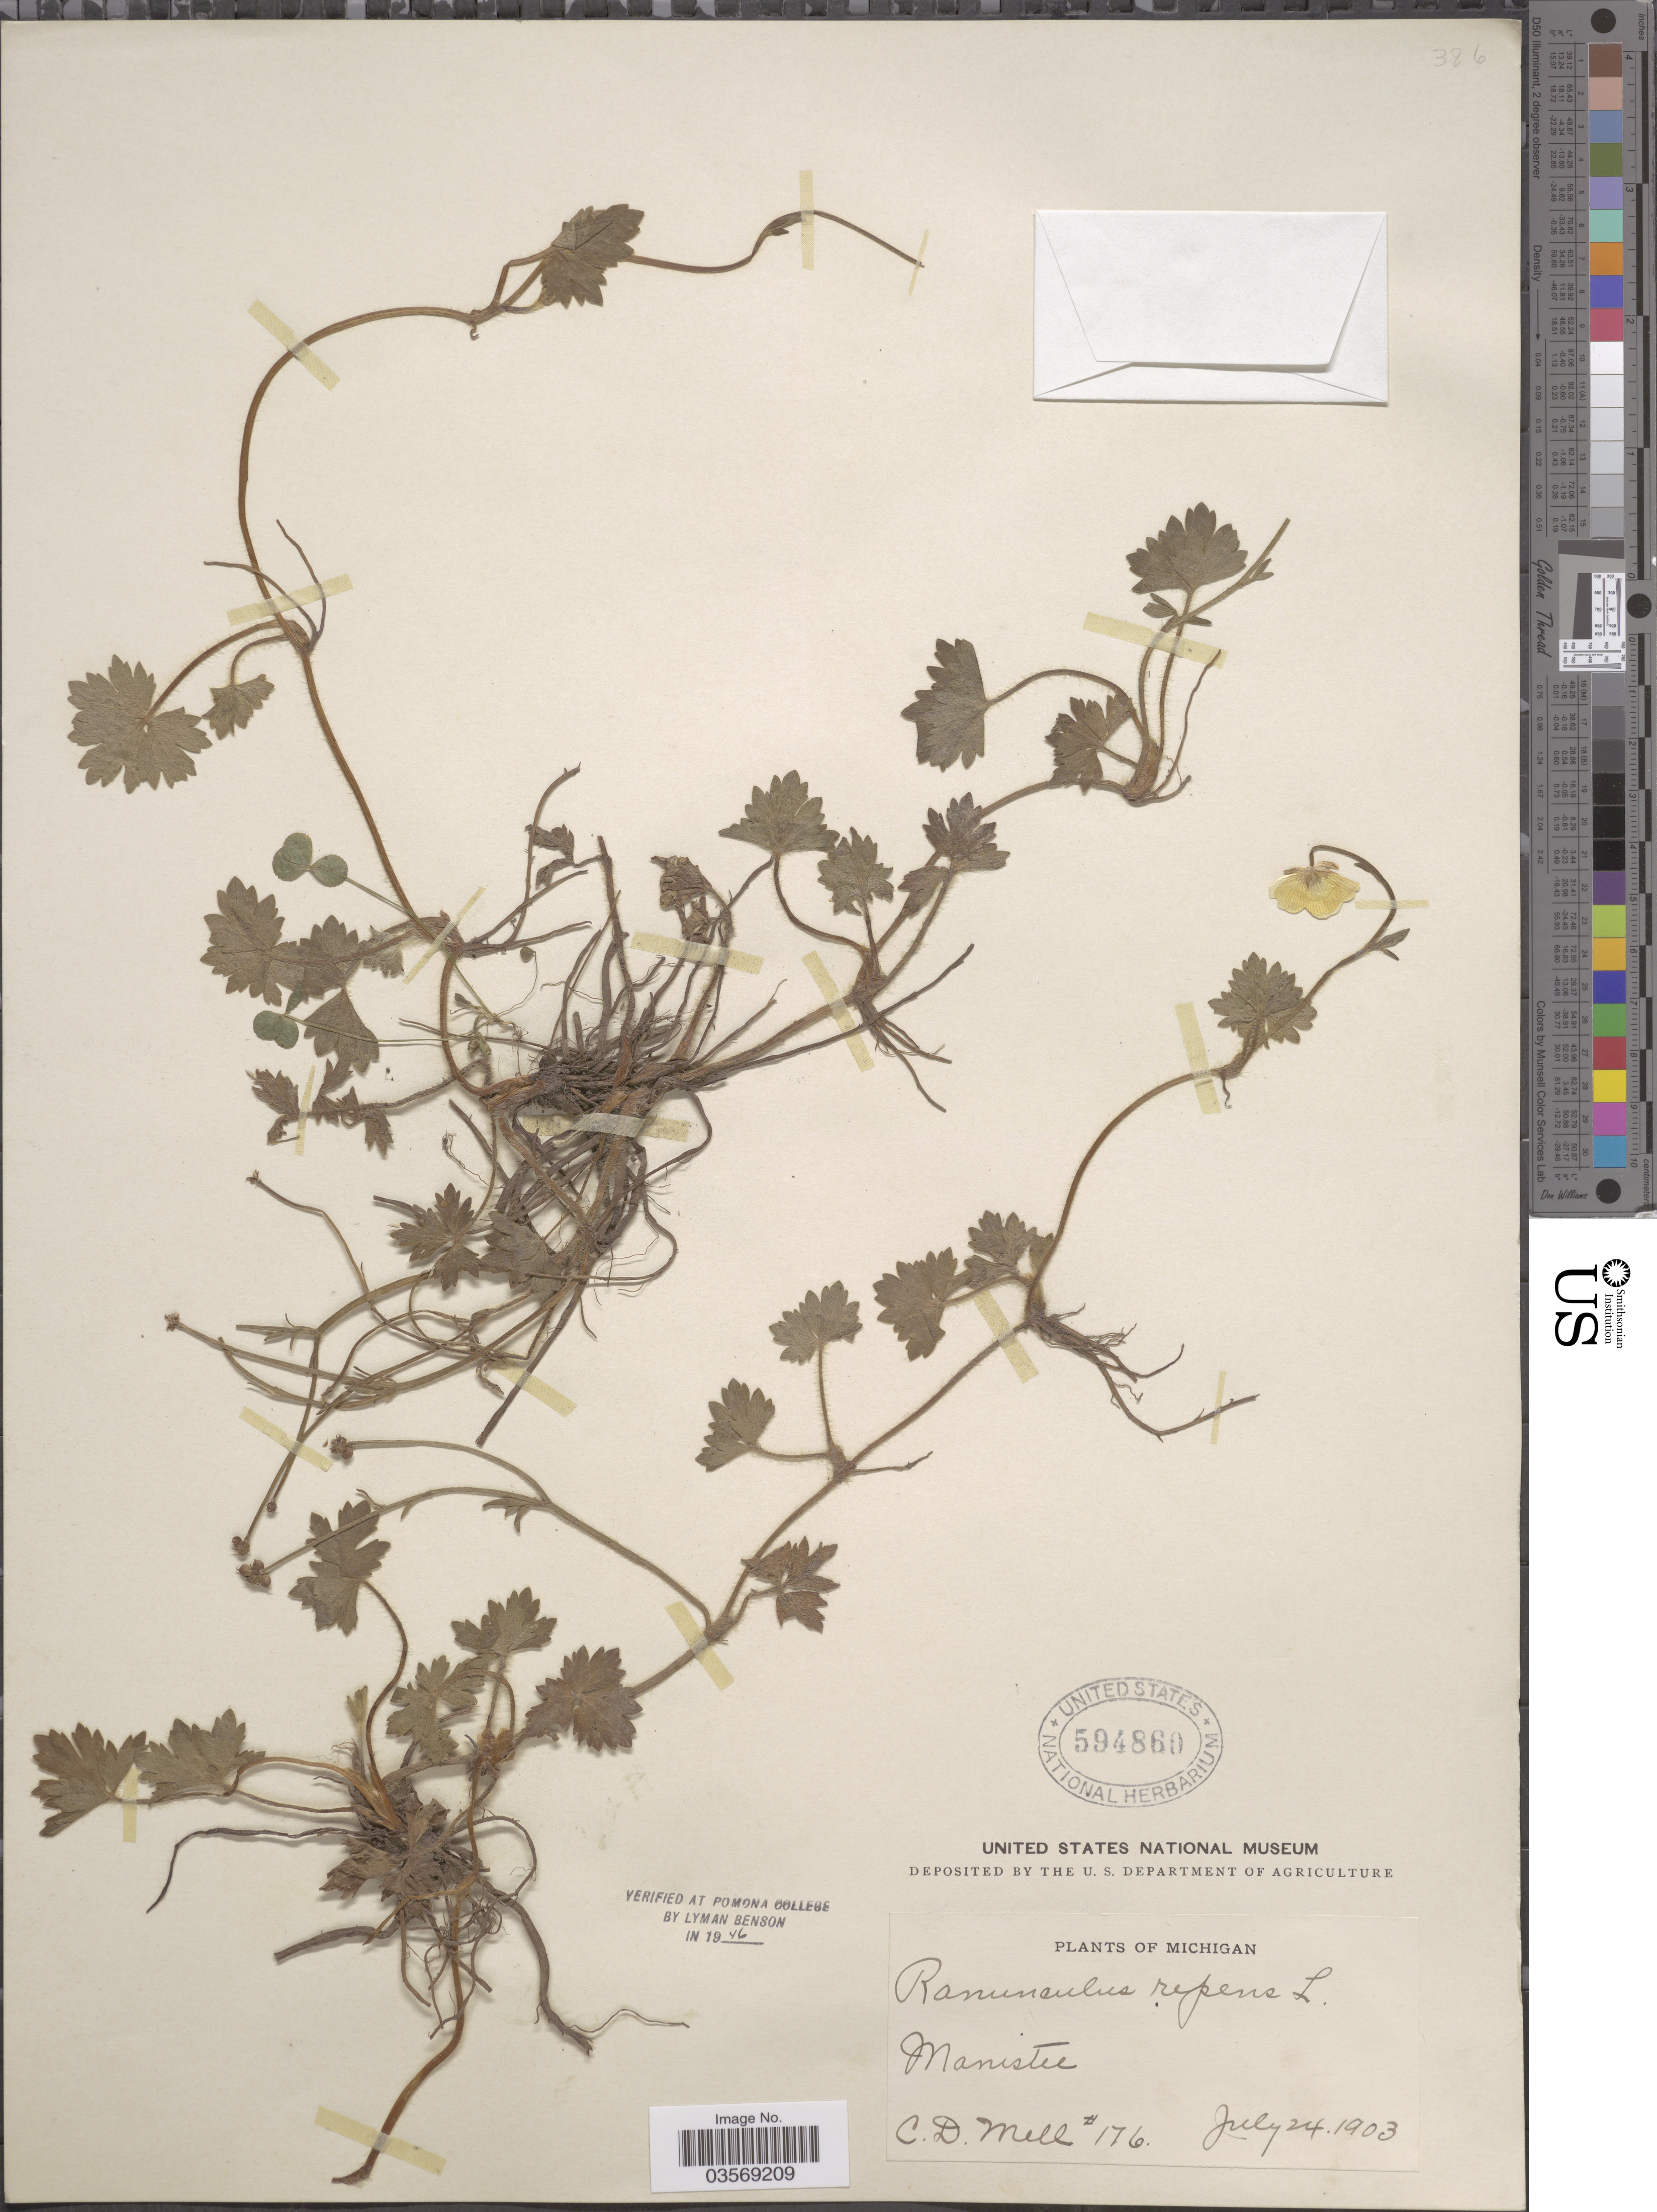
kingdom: Plantae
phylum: Tracheophyta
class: Magnoliopsida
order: Ranunculales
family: Ranunculaceae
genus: Ranunculus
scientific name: Ranunculus repens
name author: L.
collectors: C. D. Mell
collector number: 176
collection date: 1903-07-24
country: United States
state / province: Michigan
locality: Manistee.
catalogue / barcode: US 594860